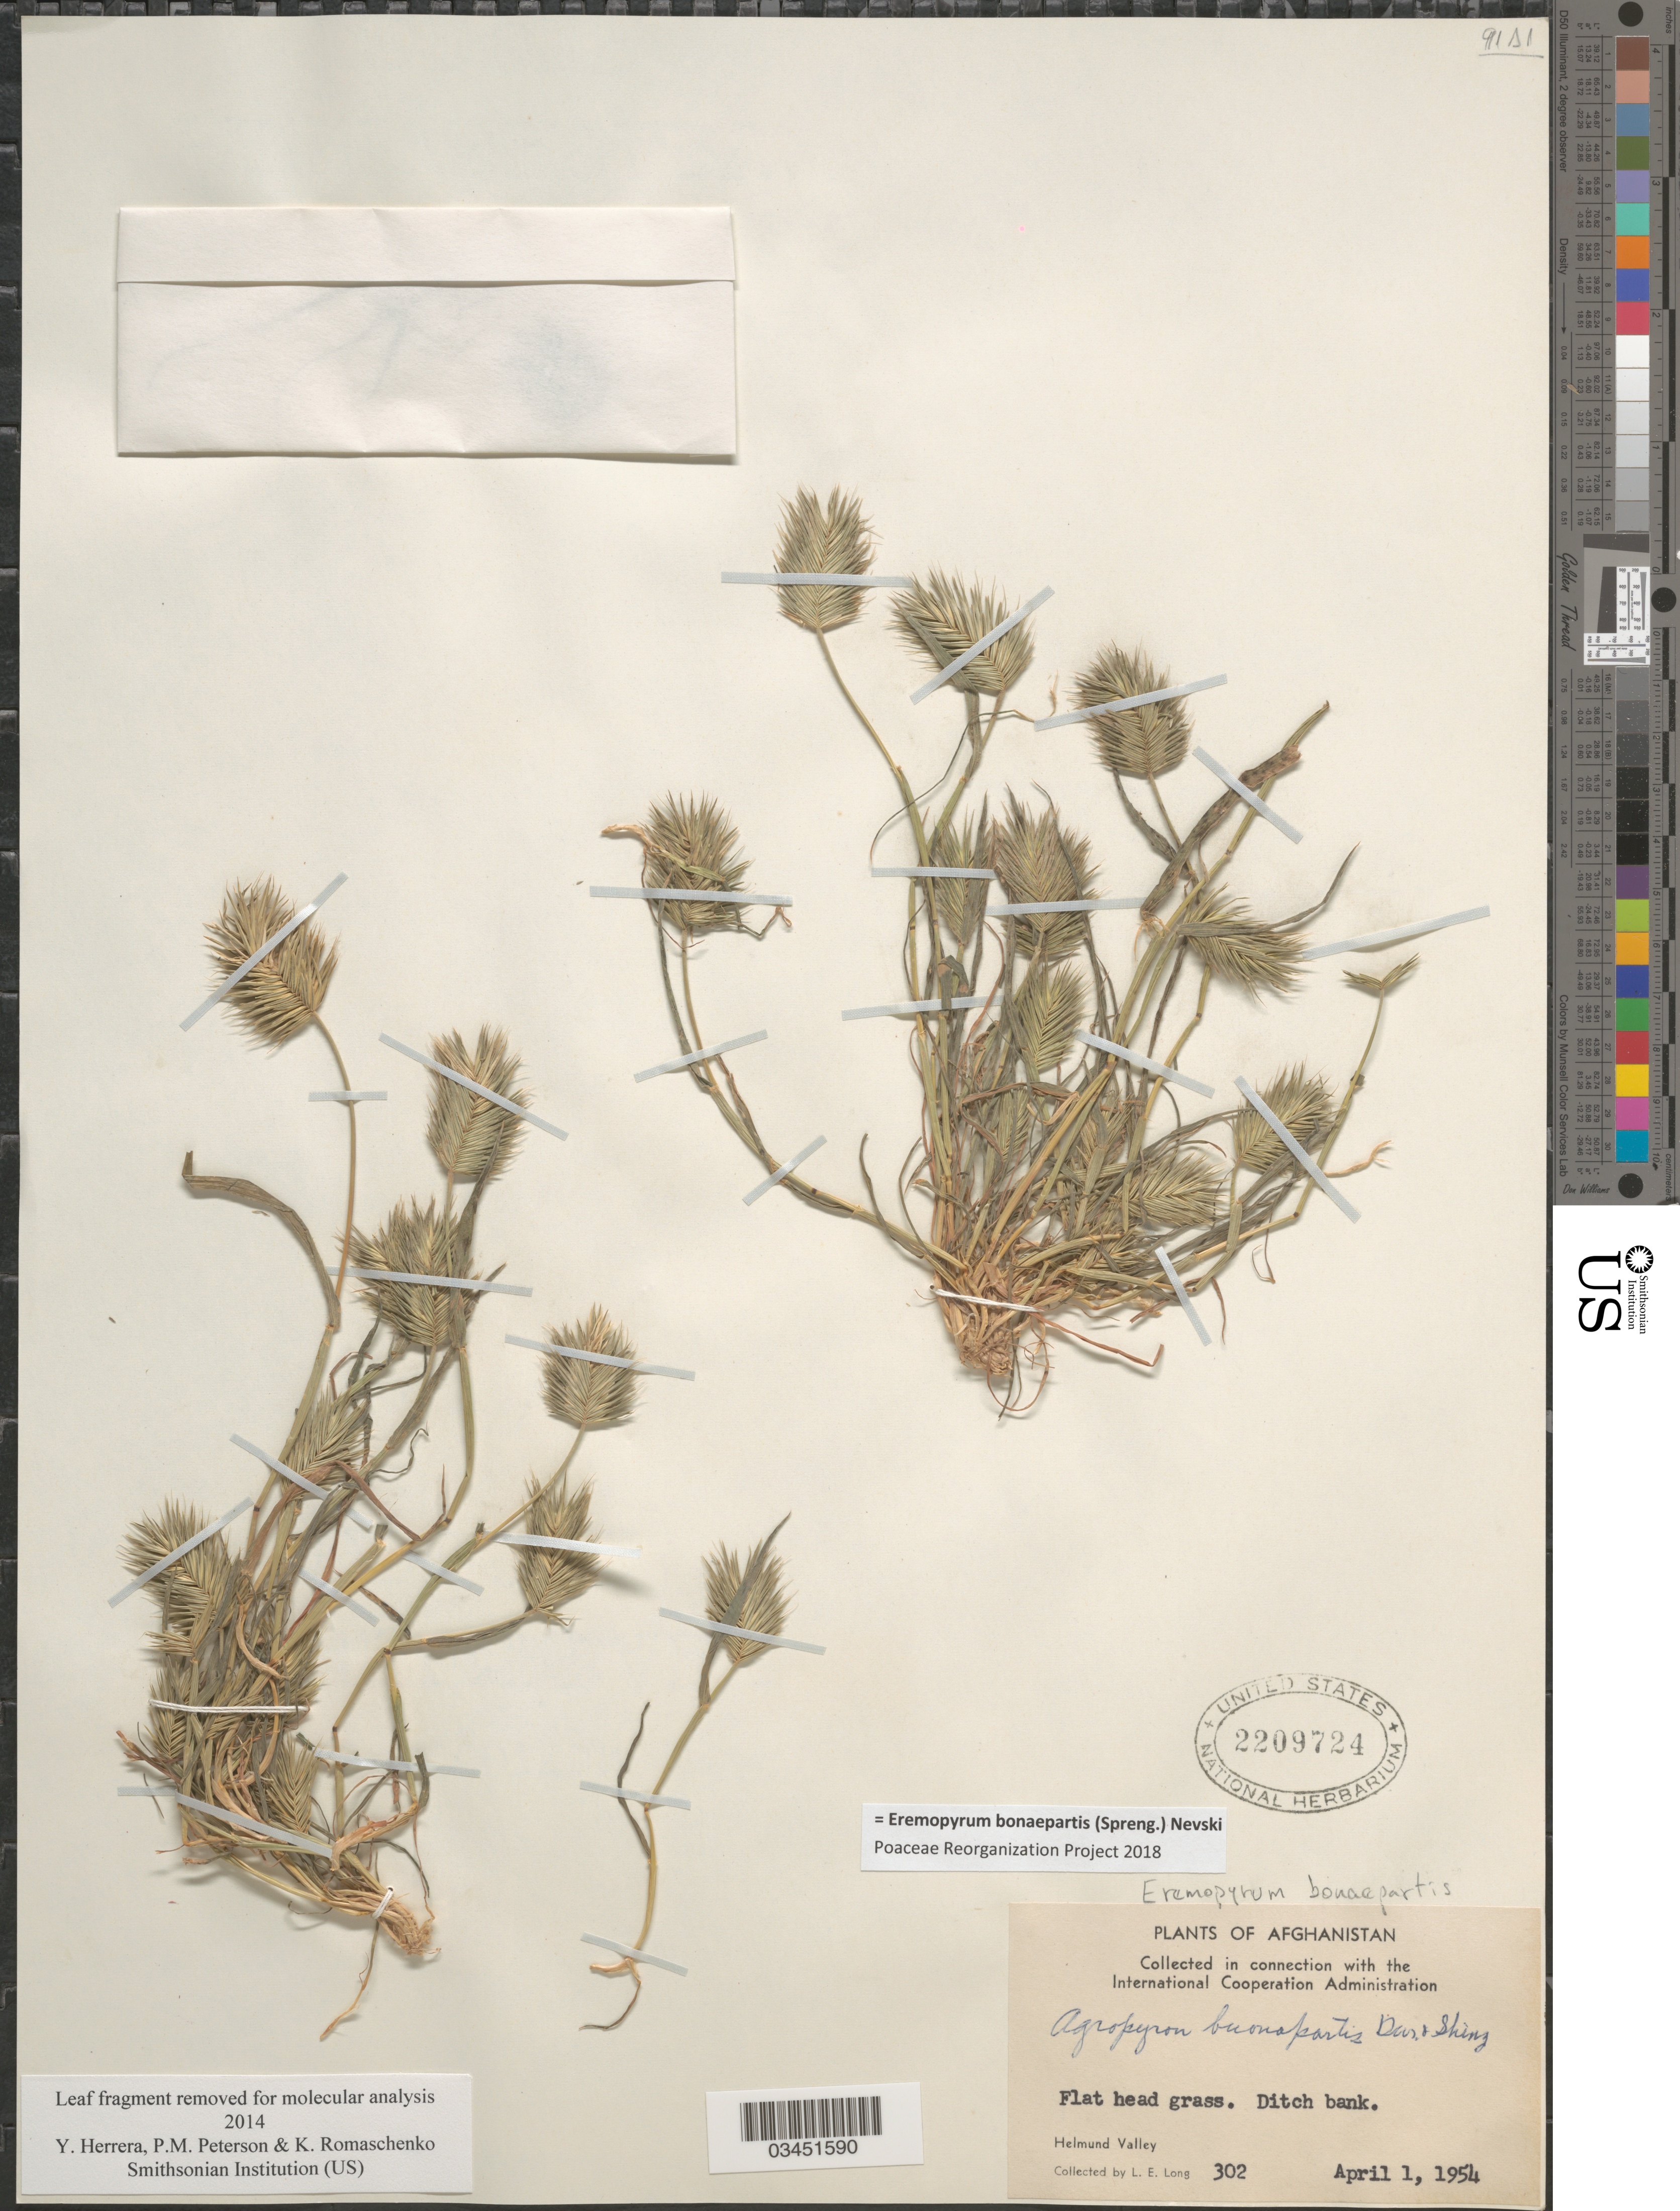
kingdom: Plantae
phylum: Tracheophyta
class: Liliopsida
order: Poales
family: Poaceae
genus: Eremopyrum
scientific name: Eremopyrum bonaepartis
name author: (Spreng.) Nevski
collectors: L. E. Long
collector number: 302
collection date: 1954-04-01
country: Afghanistan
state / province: Helmand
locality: Helmund Valley.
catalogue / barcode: US 2209724